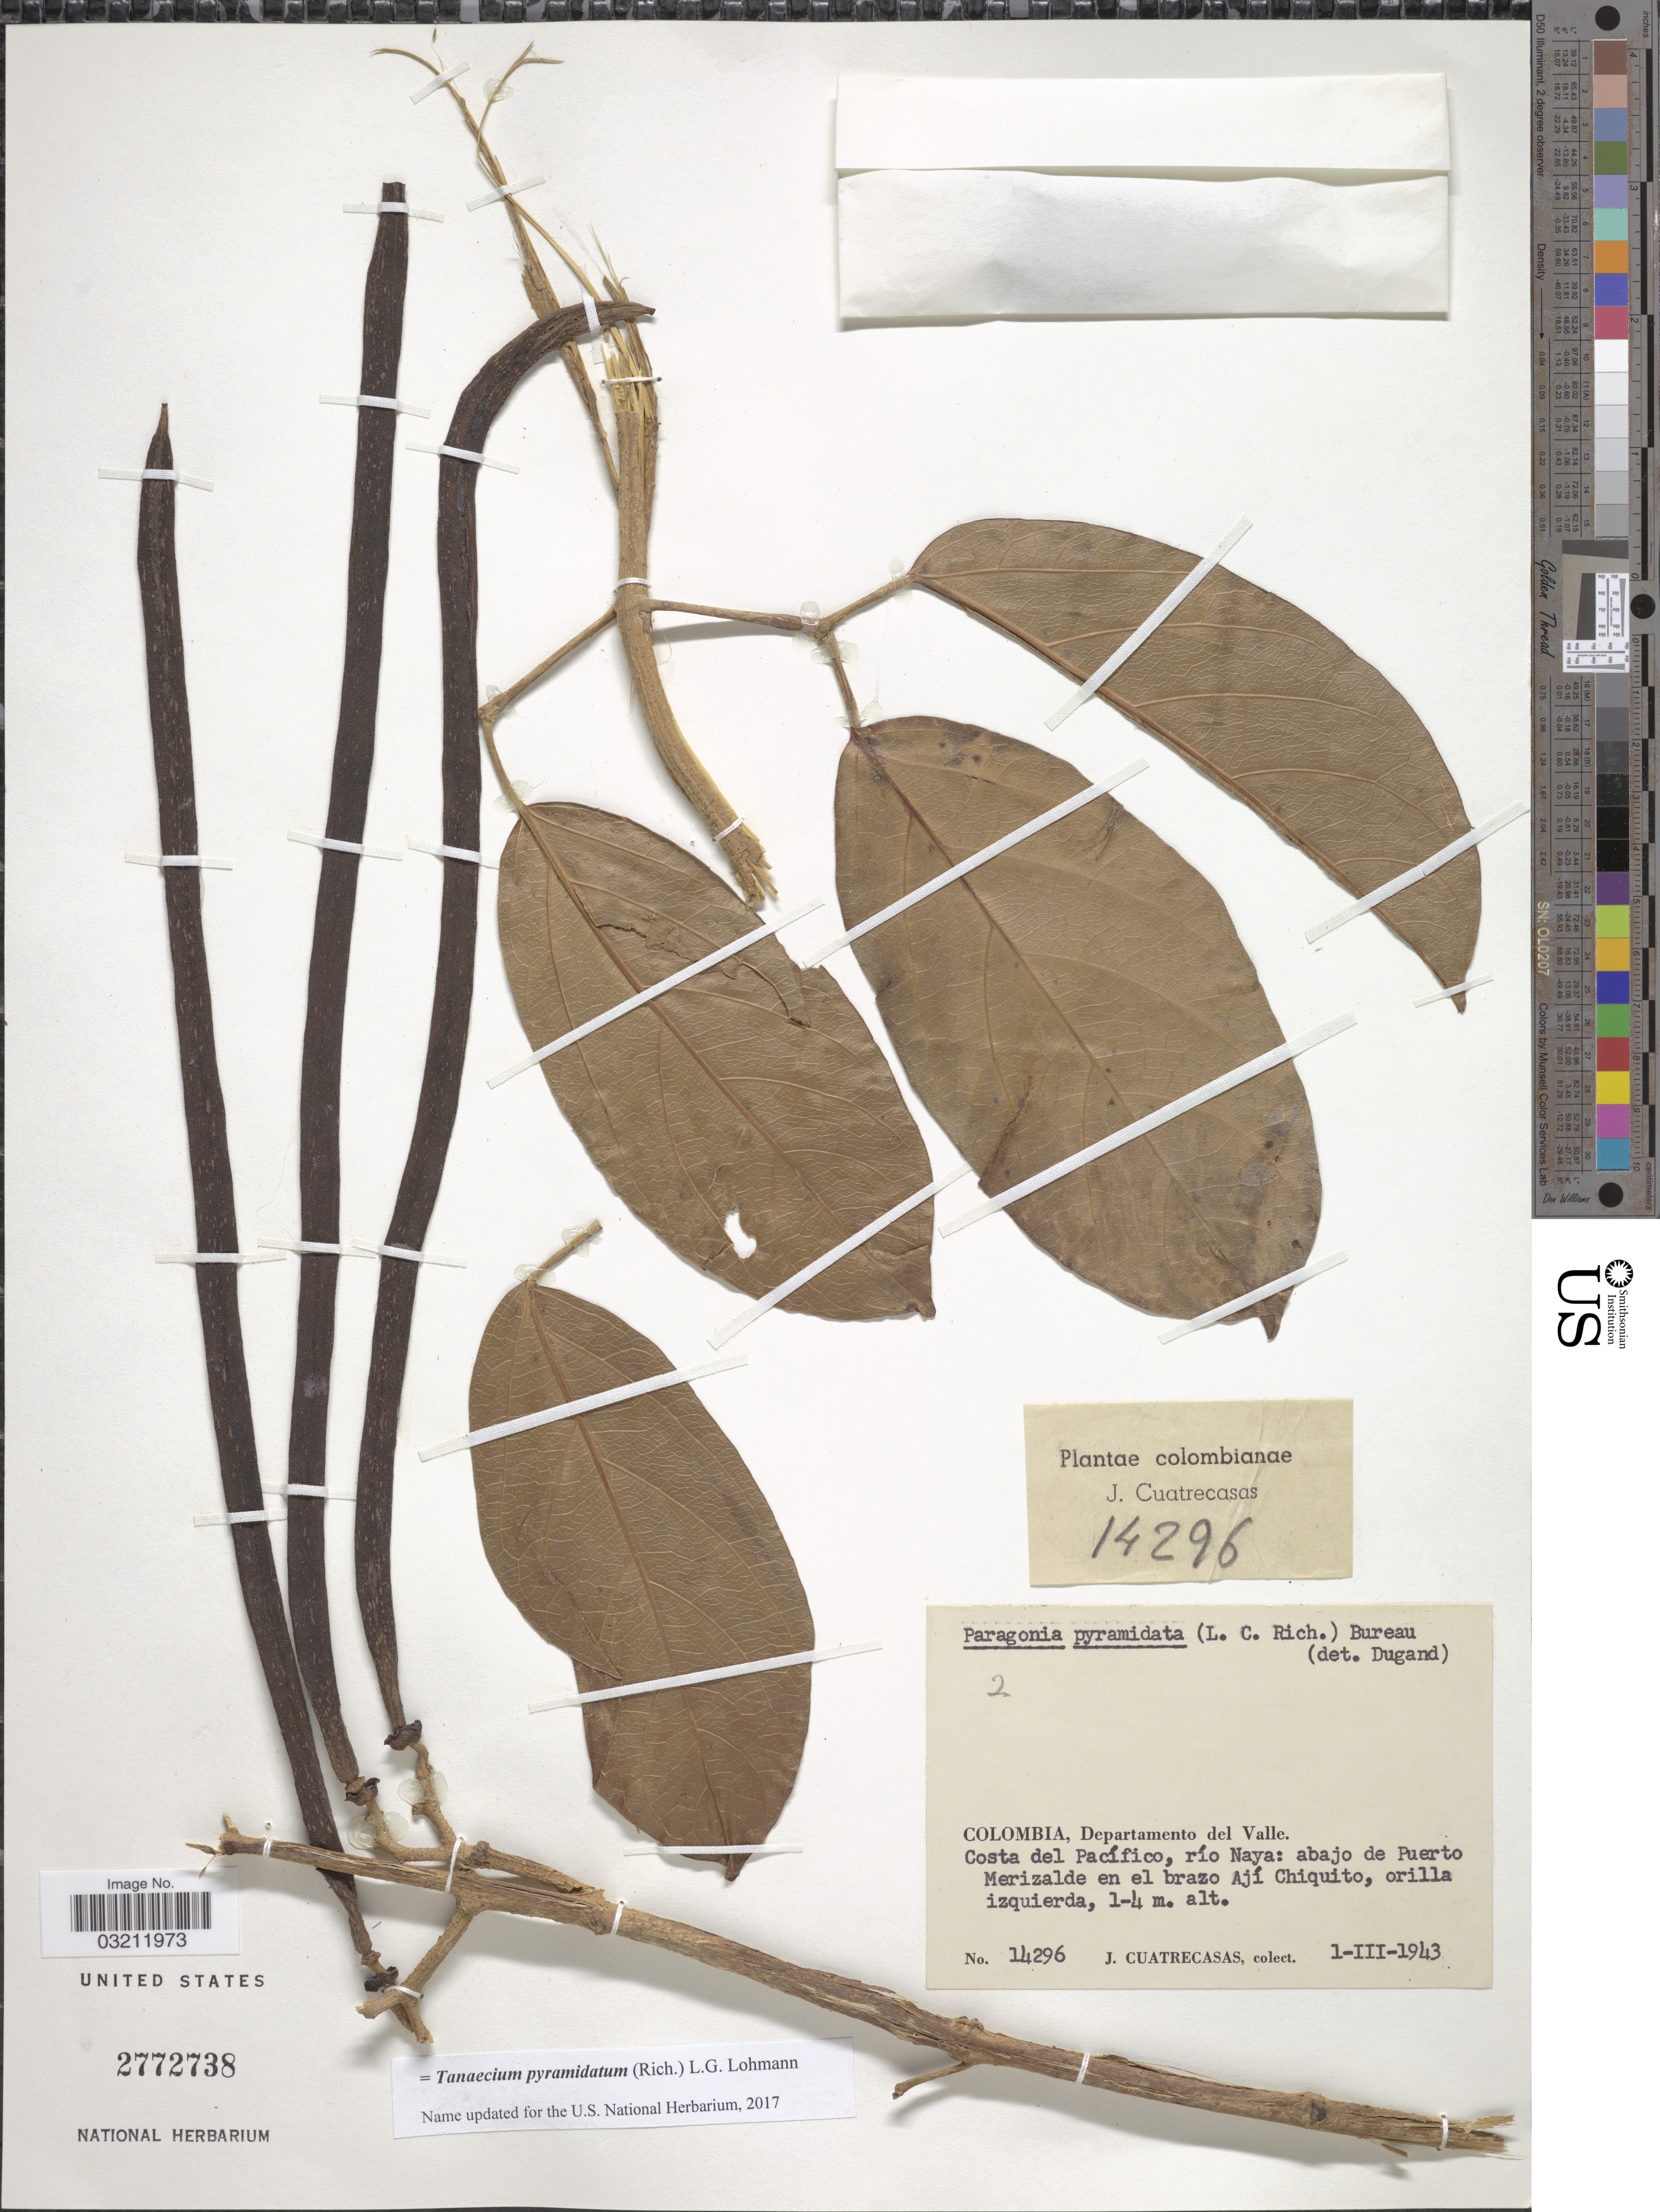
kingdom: Plantae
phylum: Tracheophyta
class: Magnoliopsida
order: Lamiales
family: Bignoniaceae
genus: Tanaecium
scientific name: Tanaecium pyramidatum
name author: (Rich.) L.G. Lohmann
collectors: J. Cuatrecasas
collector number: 14296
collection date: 1943-03-01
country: Colombia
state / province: Valle del Cauca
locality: Departamento del Valle. Costa del Pacífico, río Naya: abajo de Puerto Merizalde en el brazo Ají Chiquito.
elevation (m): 1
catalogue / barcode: US 2772738